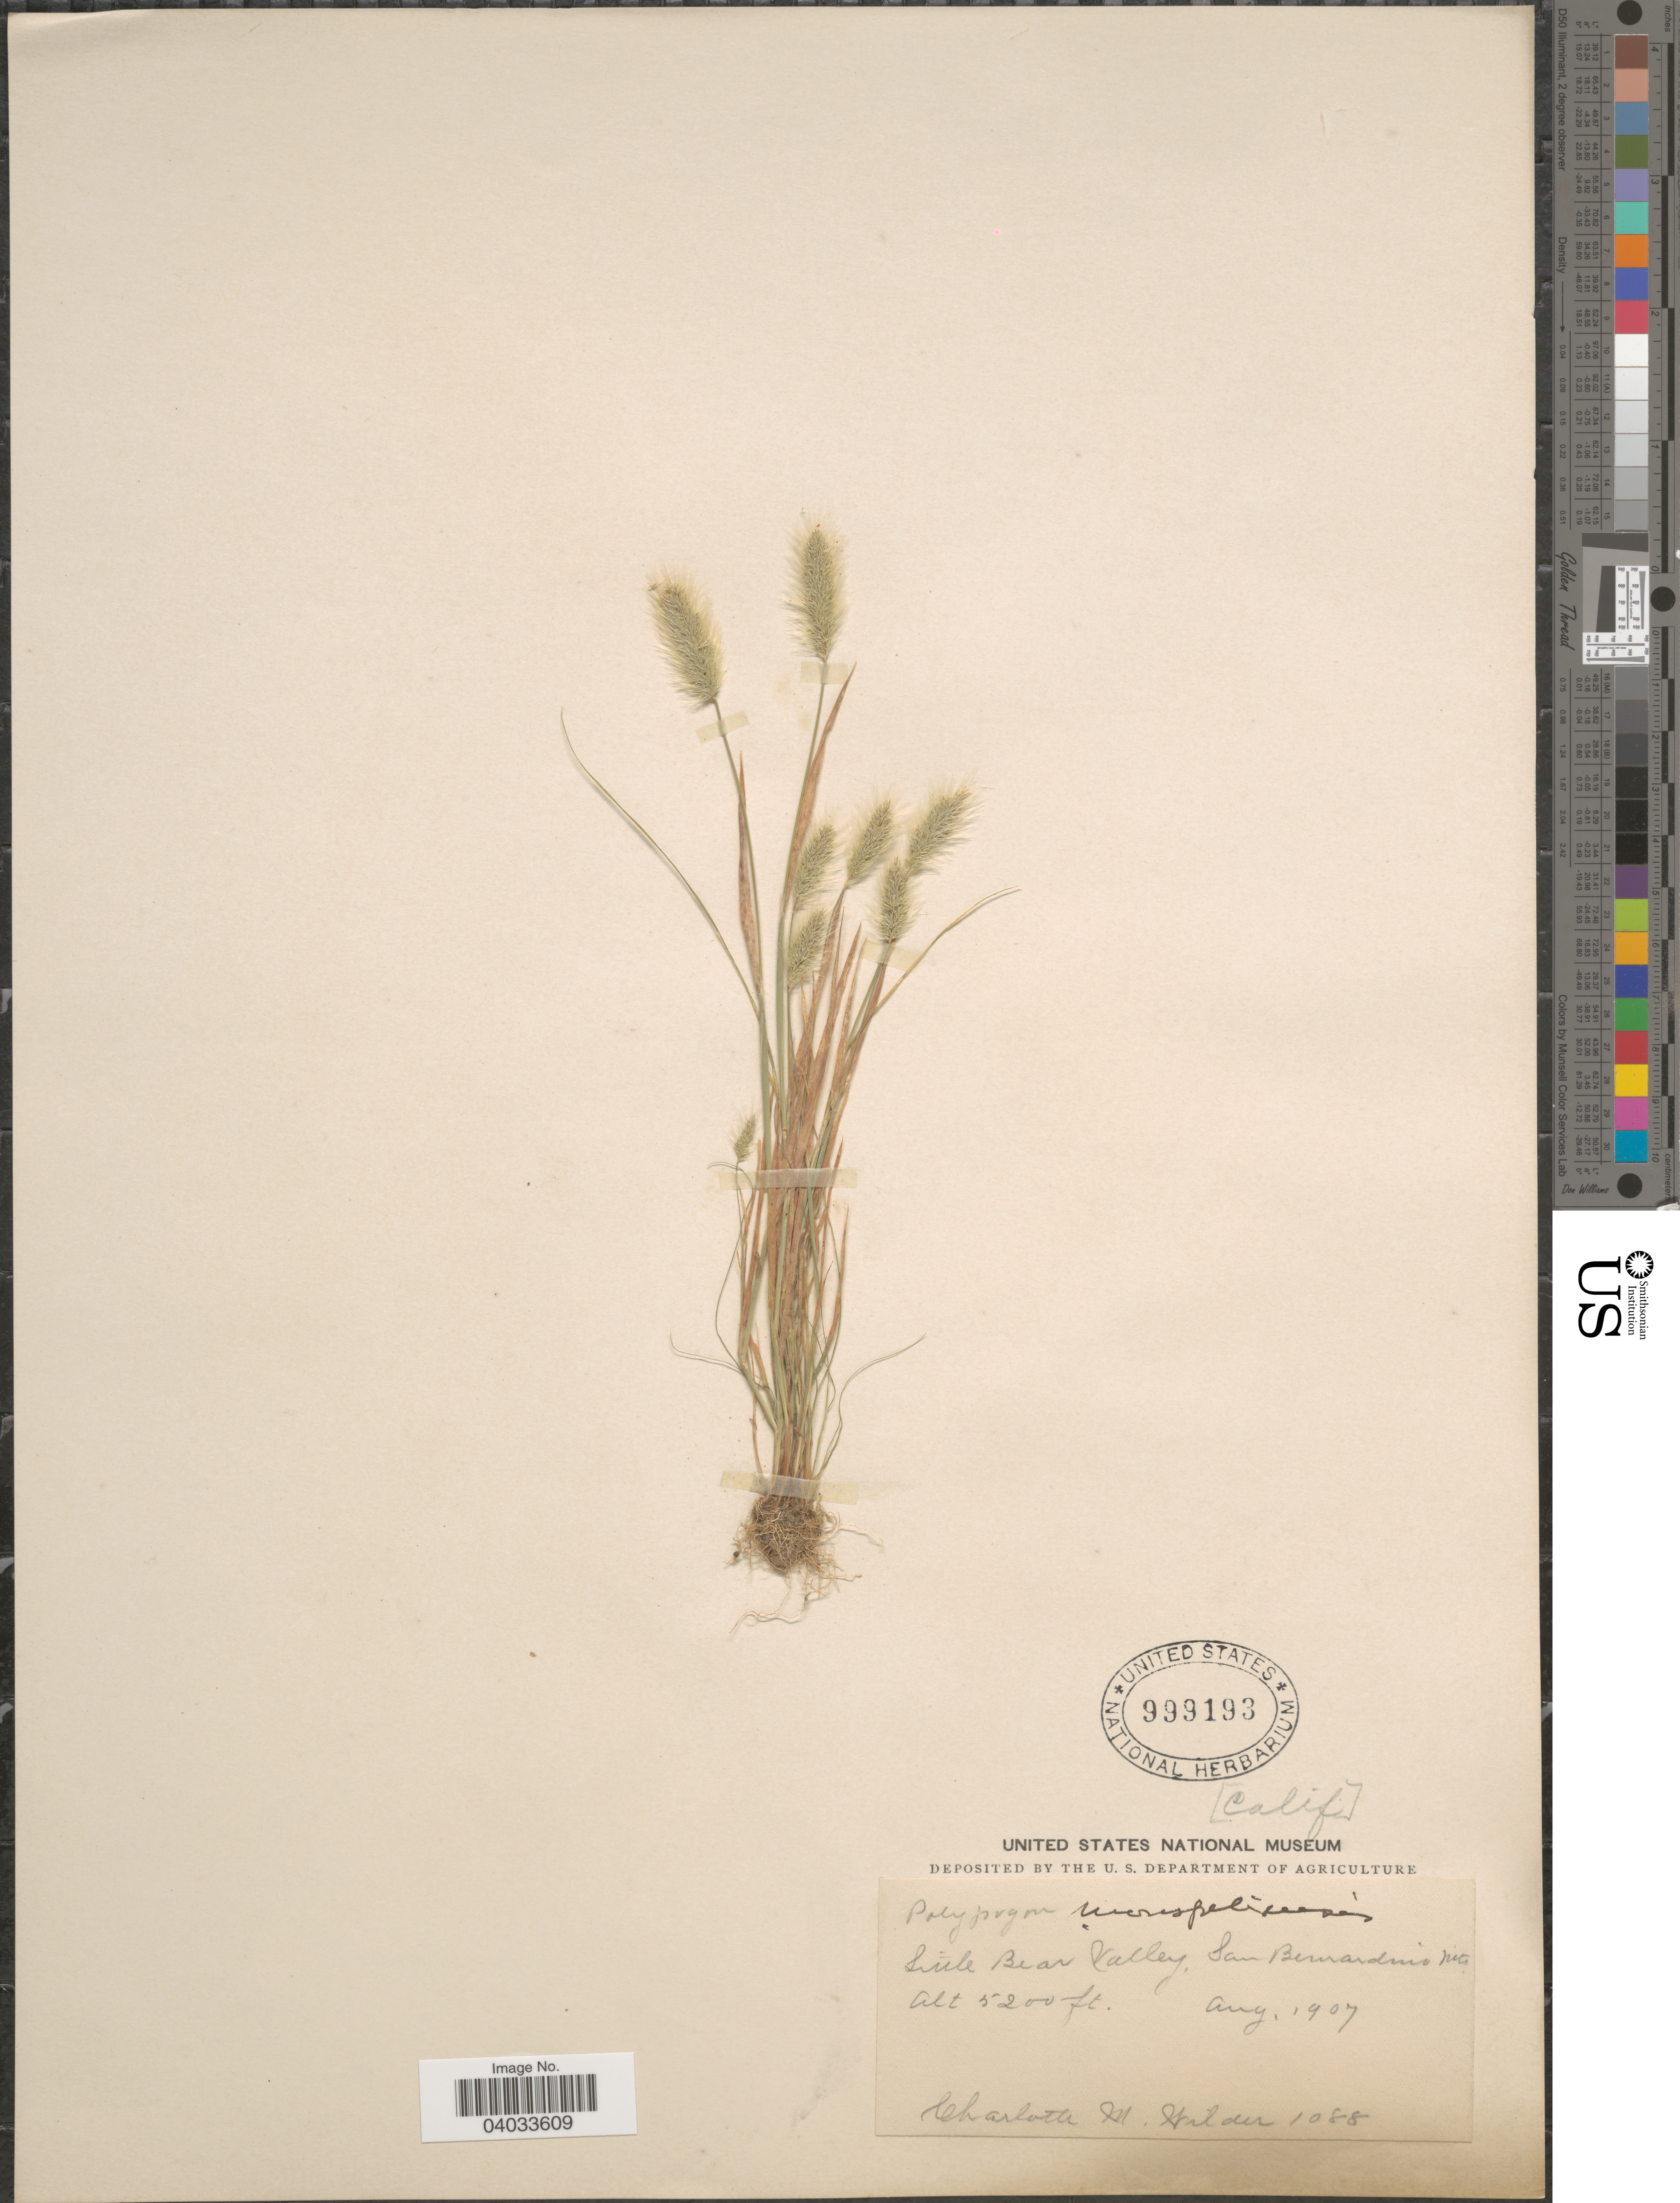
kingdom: Plantae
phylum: Tracheophyta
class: Liliopsida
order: Poales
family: Poaceae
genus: Polypogon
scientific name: Polypogon monspeliensis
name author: (L.) Desf.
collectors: C. Wilder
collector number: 1088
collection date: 1907-08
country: United States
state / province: California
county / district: San Bernardino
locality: Little Bear Valley, San Bernardino Mts.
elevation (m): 1585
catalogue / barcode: US 999193